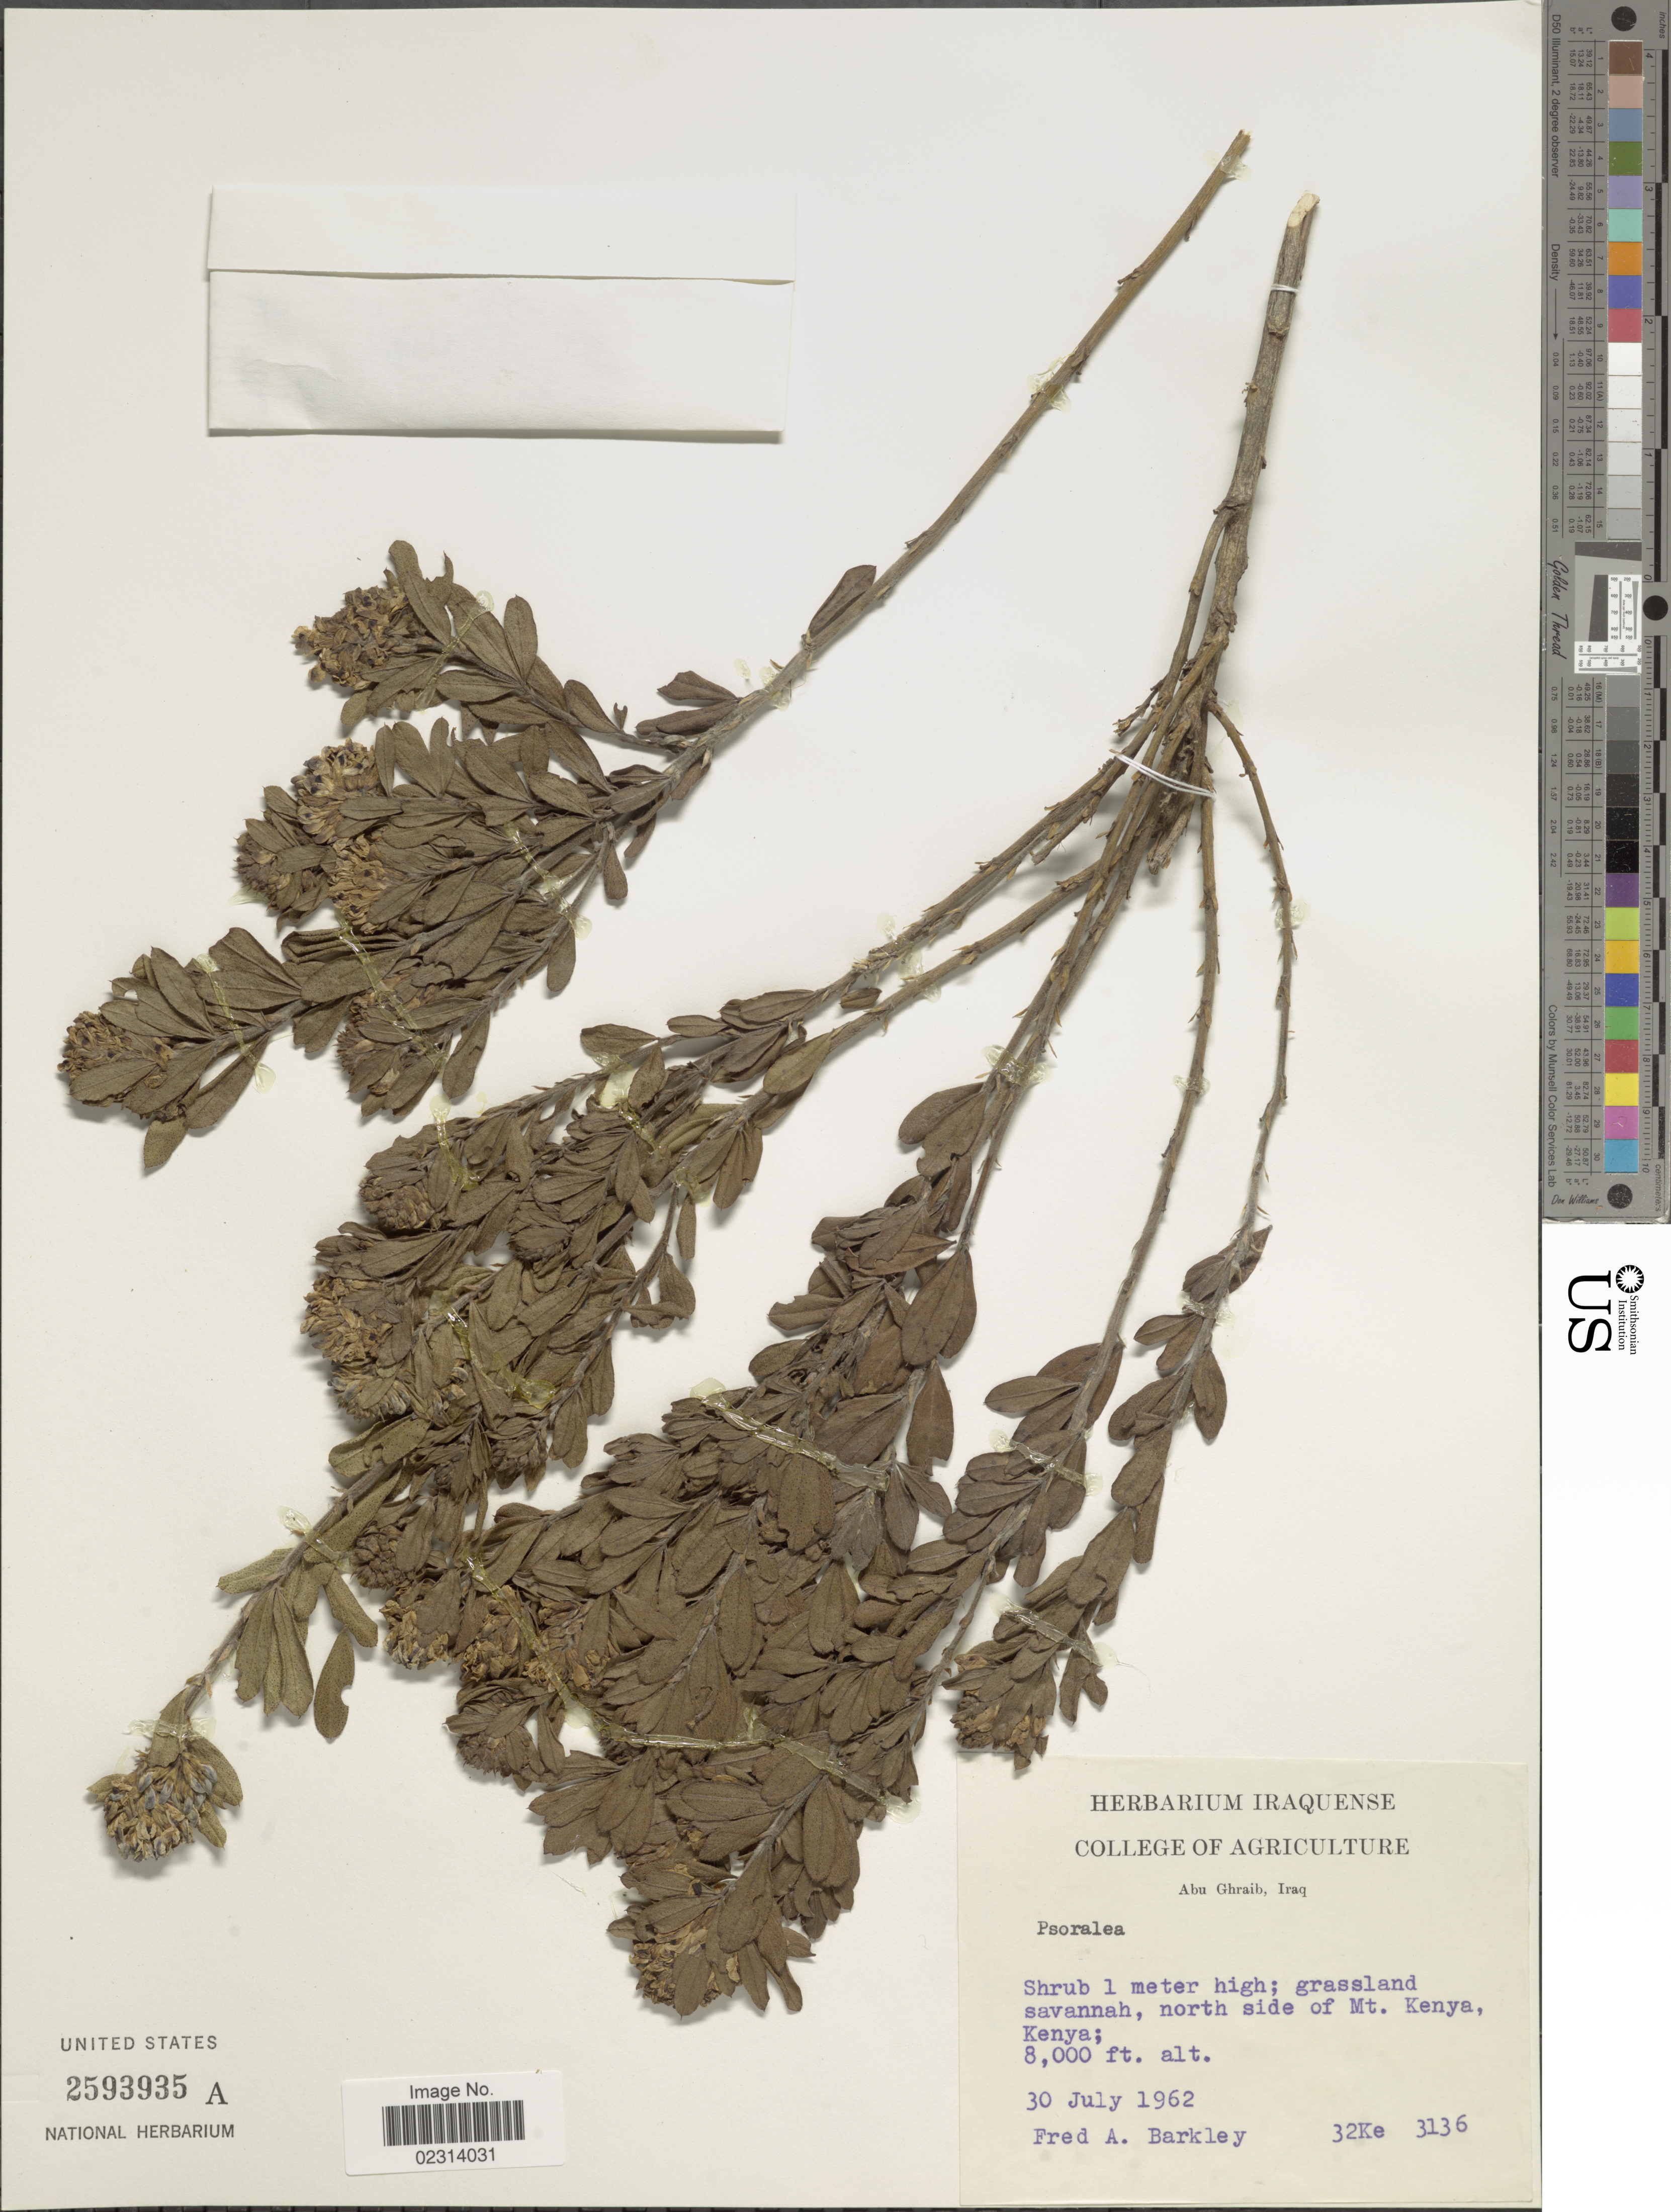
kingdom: Plantae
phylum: Tracheophyta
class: Magnoliopsida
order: Fabales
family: Fabaceae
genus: Otholobium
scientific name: Otholobium sp.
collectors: F. A. Barkley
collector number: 32Ke/ 3136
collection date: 1962-07-30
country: Kenya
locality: Savannah, north side of Mt. Kenya, Kenya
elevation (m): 2438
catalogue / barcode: US 2593935A